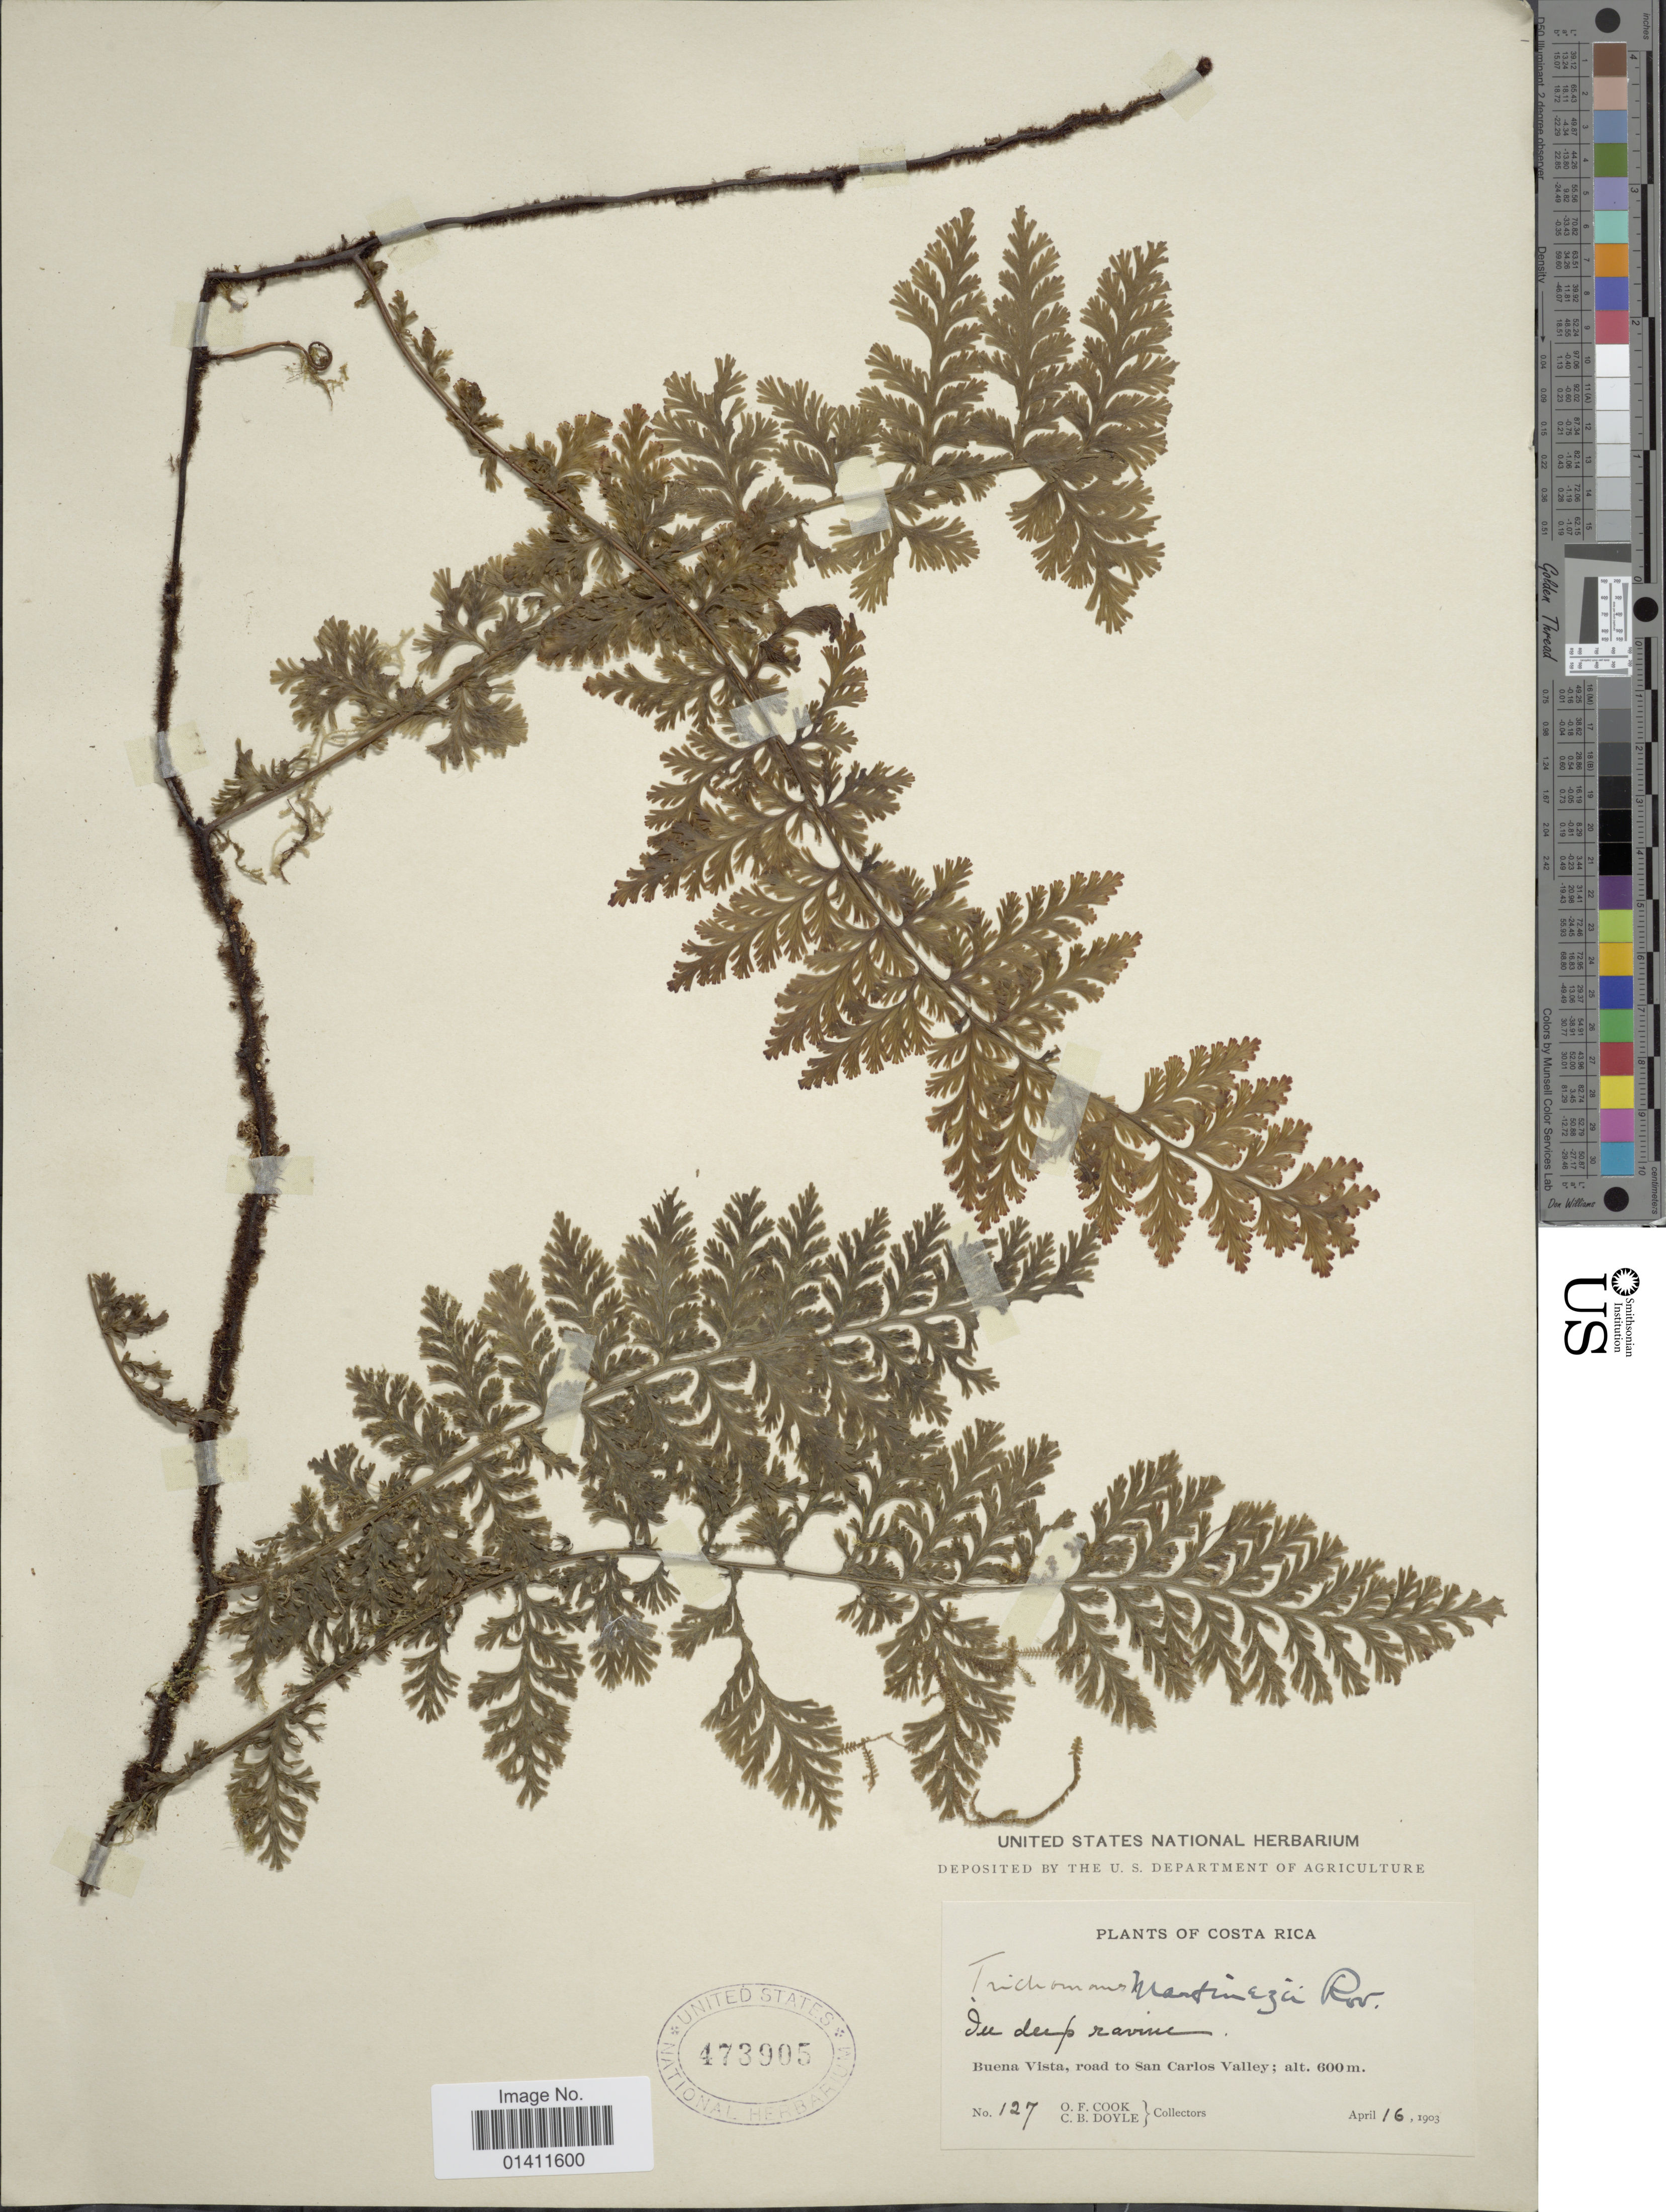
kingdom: Plantae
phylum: Tracheophyta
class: Polypodiopsida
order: Hymenophyllales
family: Hymenophyllaceae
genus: Vandenboschia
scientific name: Vandenboschia collariata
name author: (Bosch) Ebihara & K. Iwats.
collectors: O. F. Cook & C. Doyle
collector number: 127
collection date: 1903-04-16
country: Costa Rica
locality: Buena Vista, road to San Carlos Valley.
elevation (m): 600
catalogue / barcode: US 473905